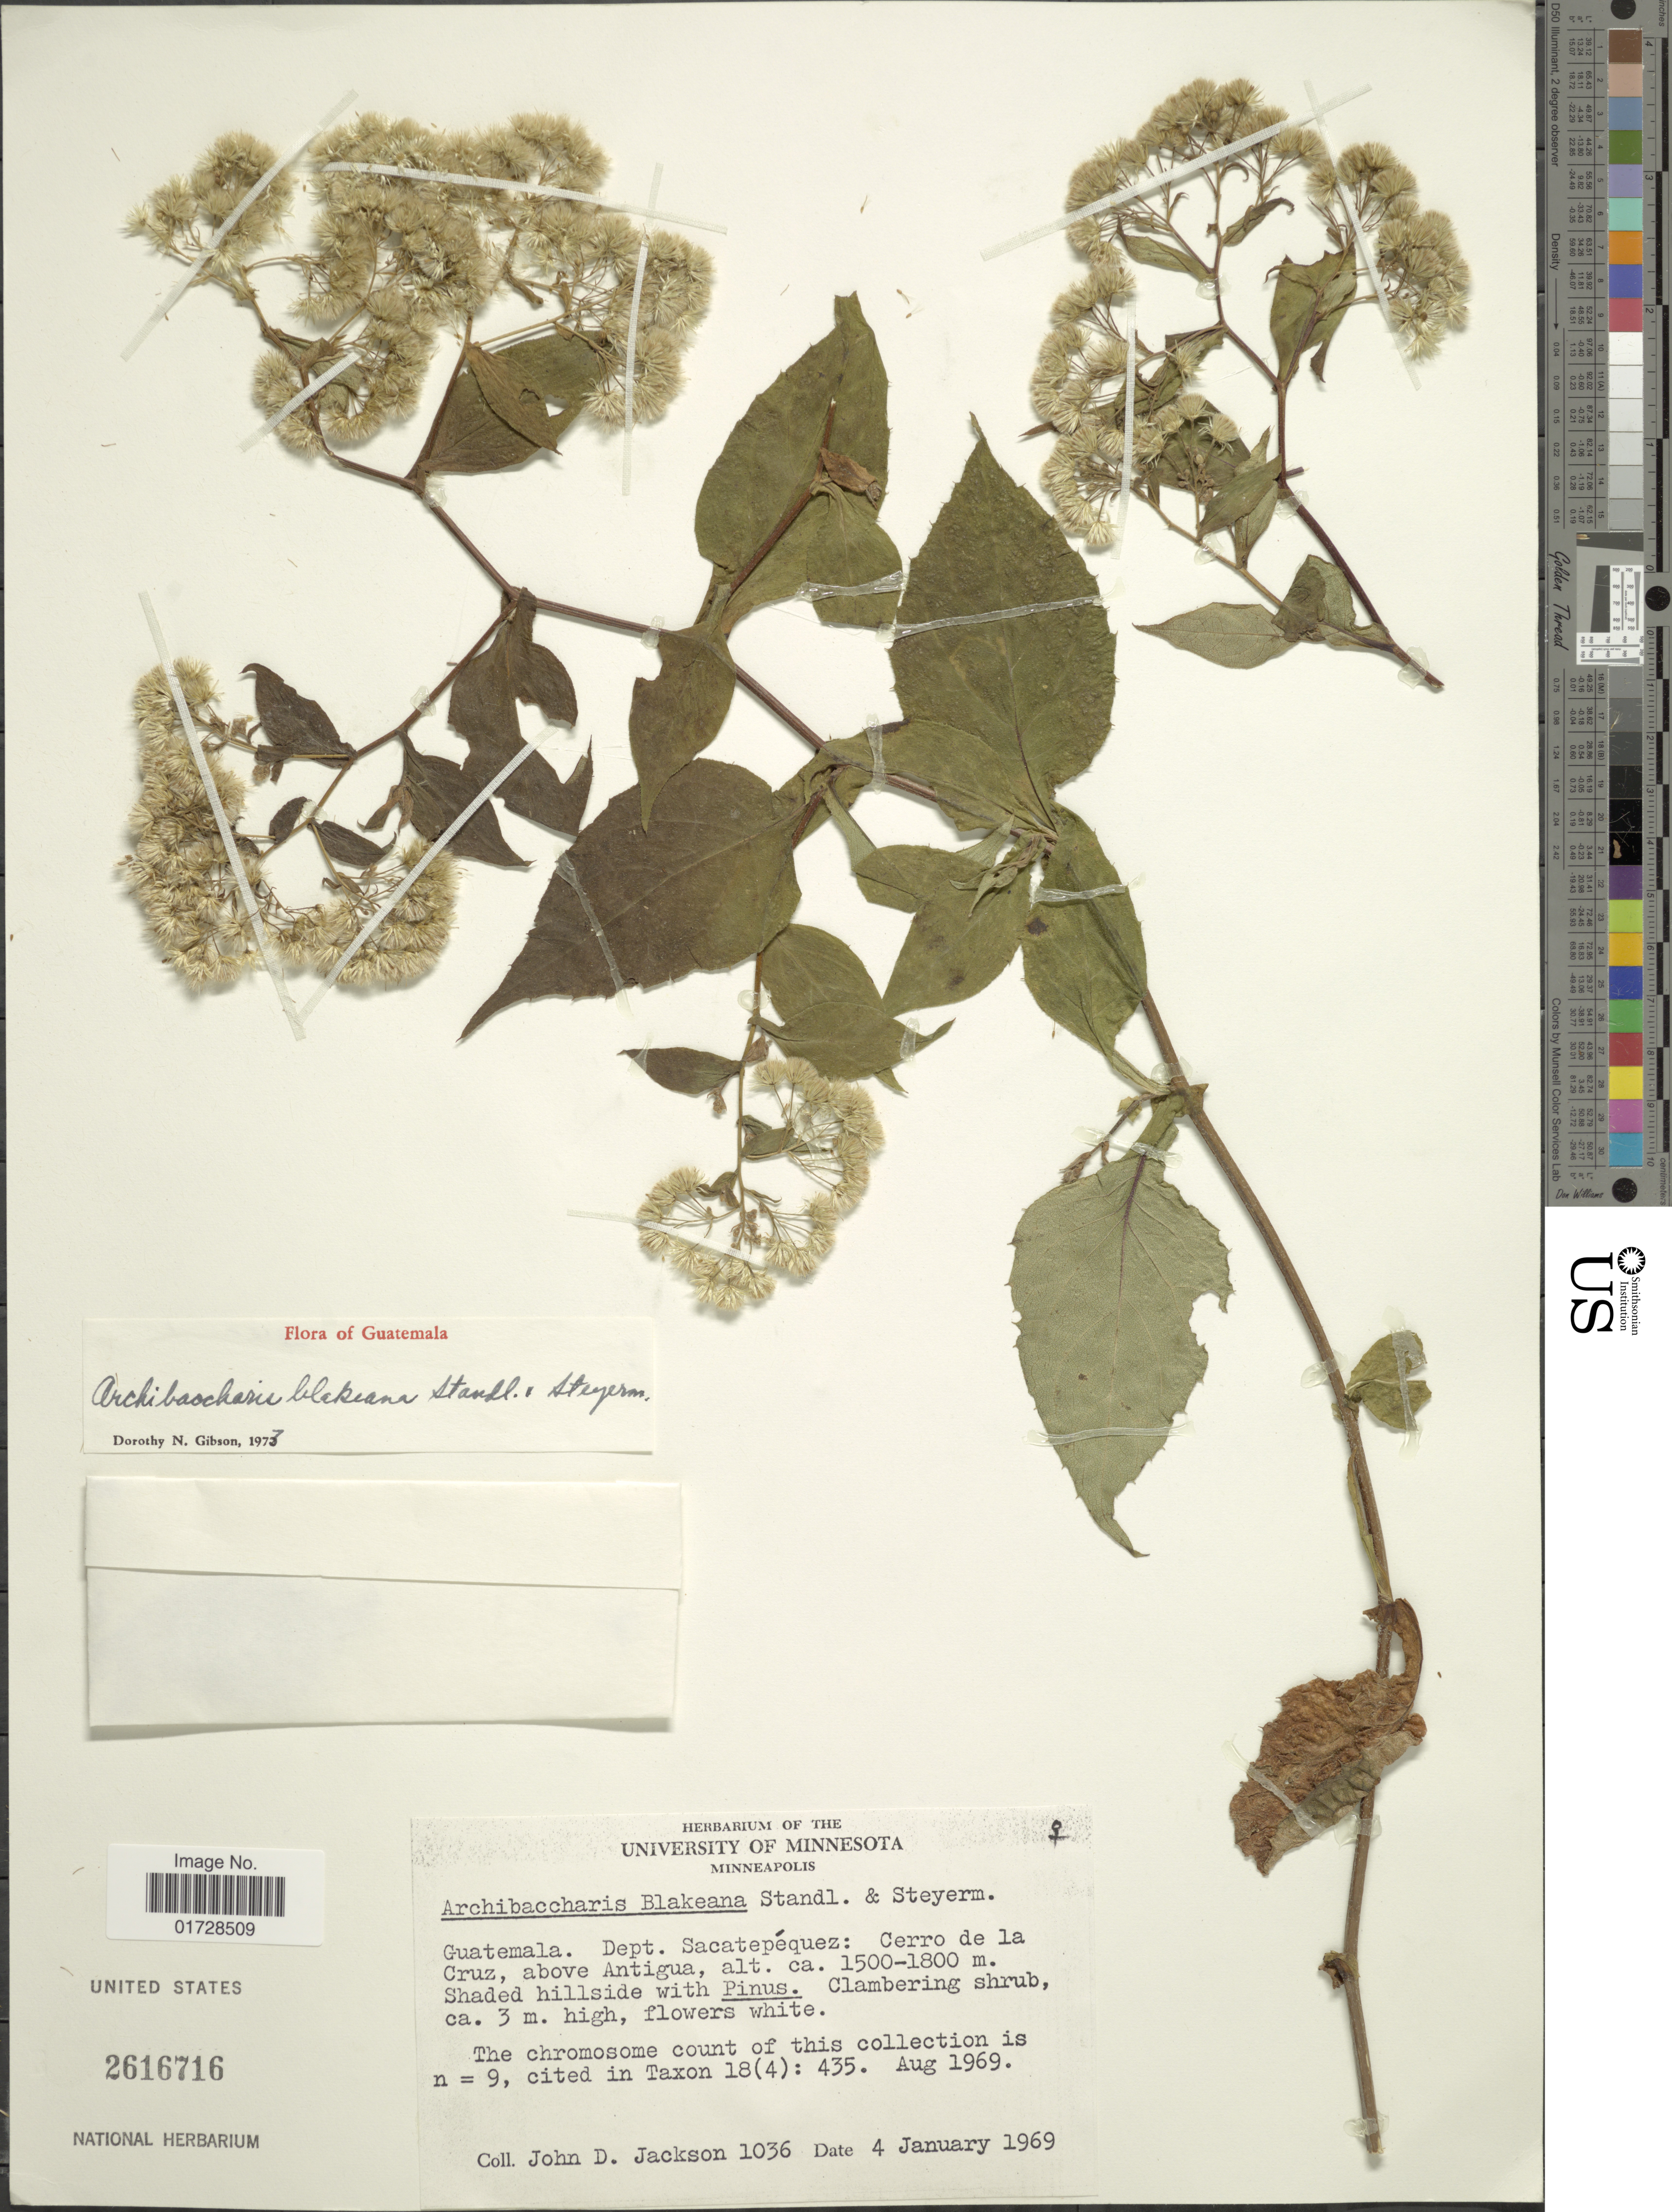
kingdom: Plantae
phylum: Tracheophyta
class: Magnoliopsida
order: Asterales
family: Asteraceae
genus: Archibaccharis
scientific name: Archibaccharis blakeana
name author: Standl. & Steyerm.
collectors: J. Jackson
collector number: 1036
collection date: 1969-01-04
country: Guatemala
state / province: Sacatepéquez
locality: Cerro de la Cruz, above Antigua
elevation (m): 1500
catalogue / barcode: US 2616716